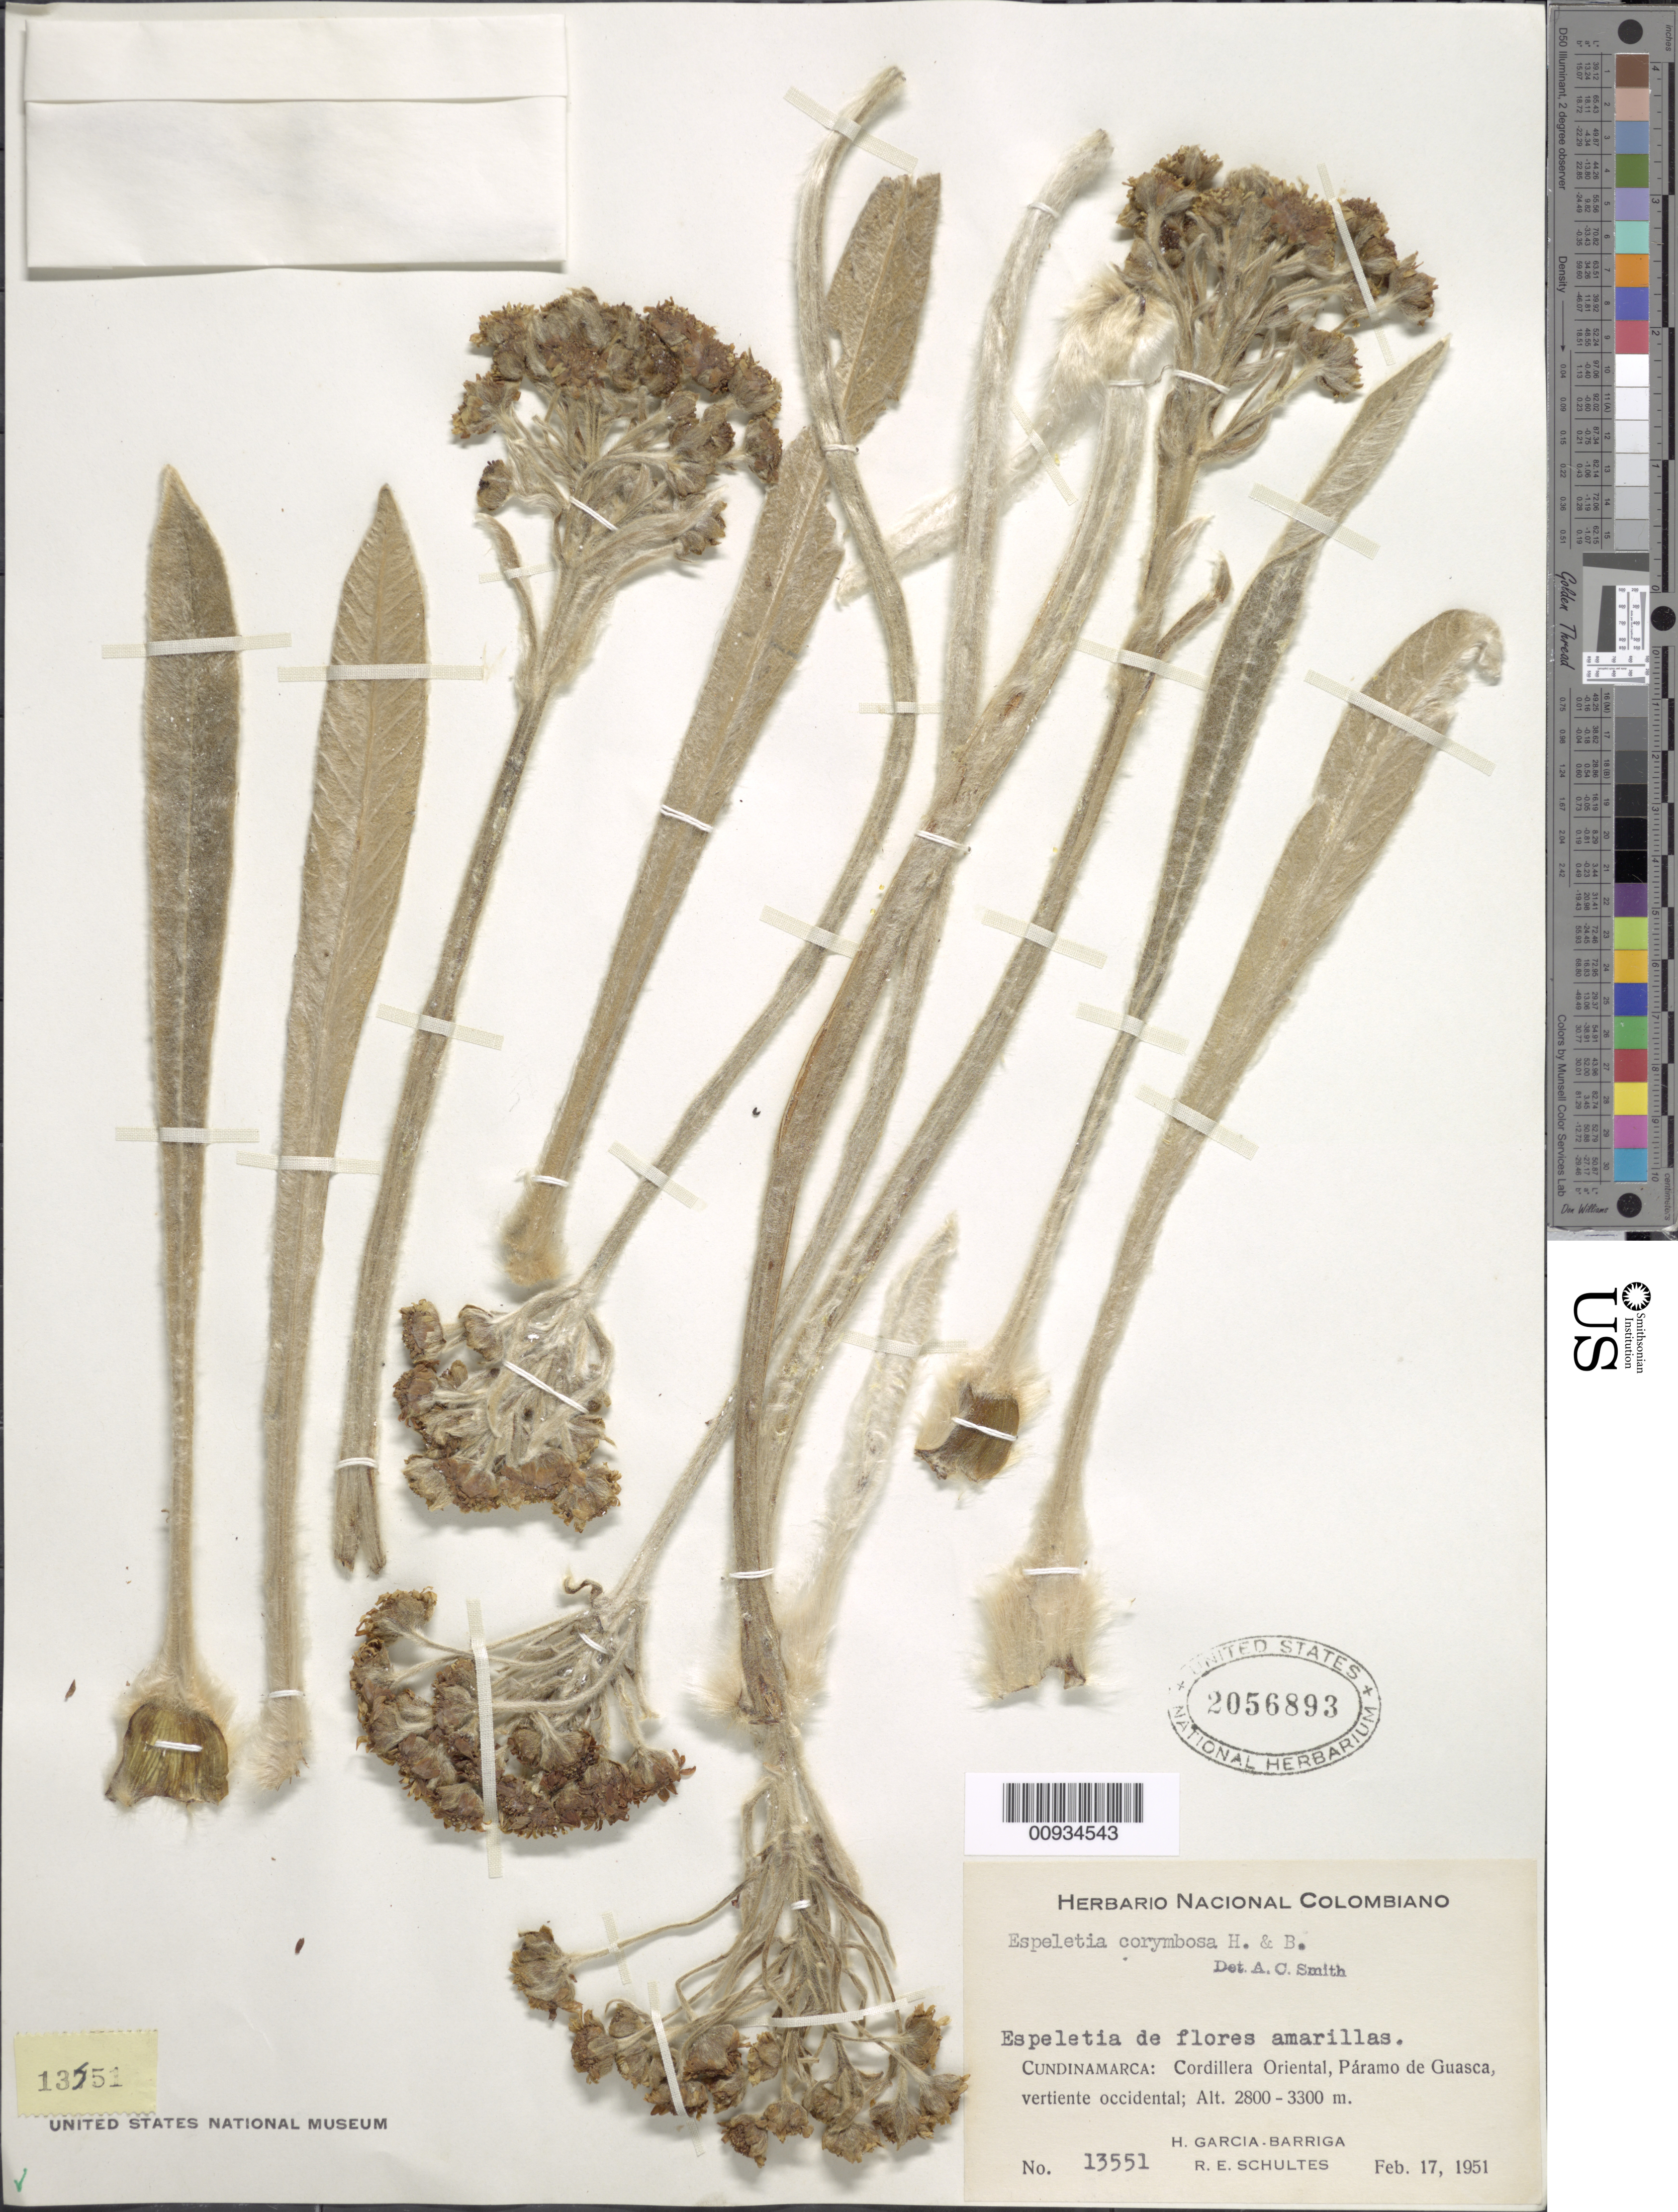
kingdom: Plantae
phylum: Tracheophyta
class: Magnoliopsida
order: Asterales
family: Asteraceae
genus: Espeletiopsis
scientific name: Espeletiopsis corymbosa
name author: (Humb. & Bonpl.) Cuatrec.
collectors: H. García Barriga & R. E. Schultes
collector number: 13551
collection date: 1951-02-17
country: Colombia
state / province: Cundinamarca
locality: Cundinamarca: Cordillera Oriental, Paramo de Guasca, vertiente occidental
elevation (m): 2800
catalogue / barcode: US 2056893